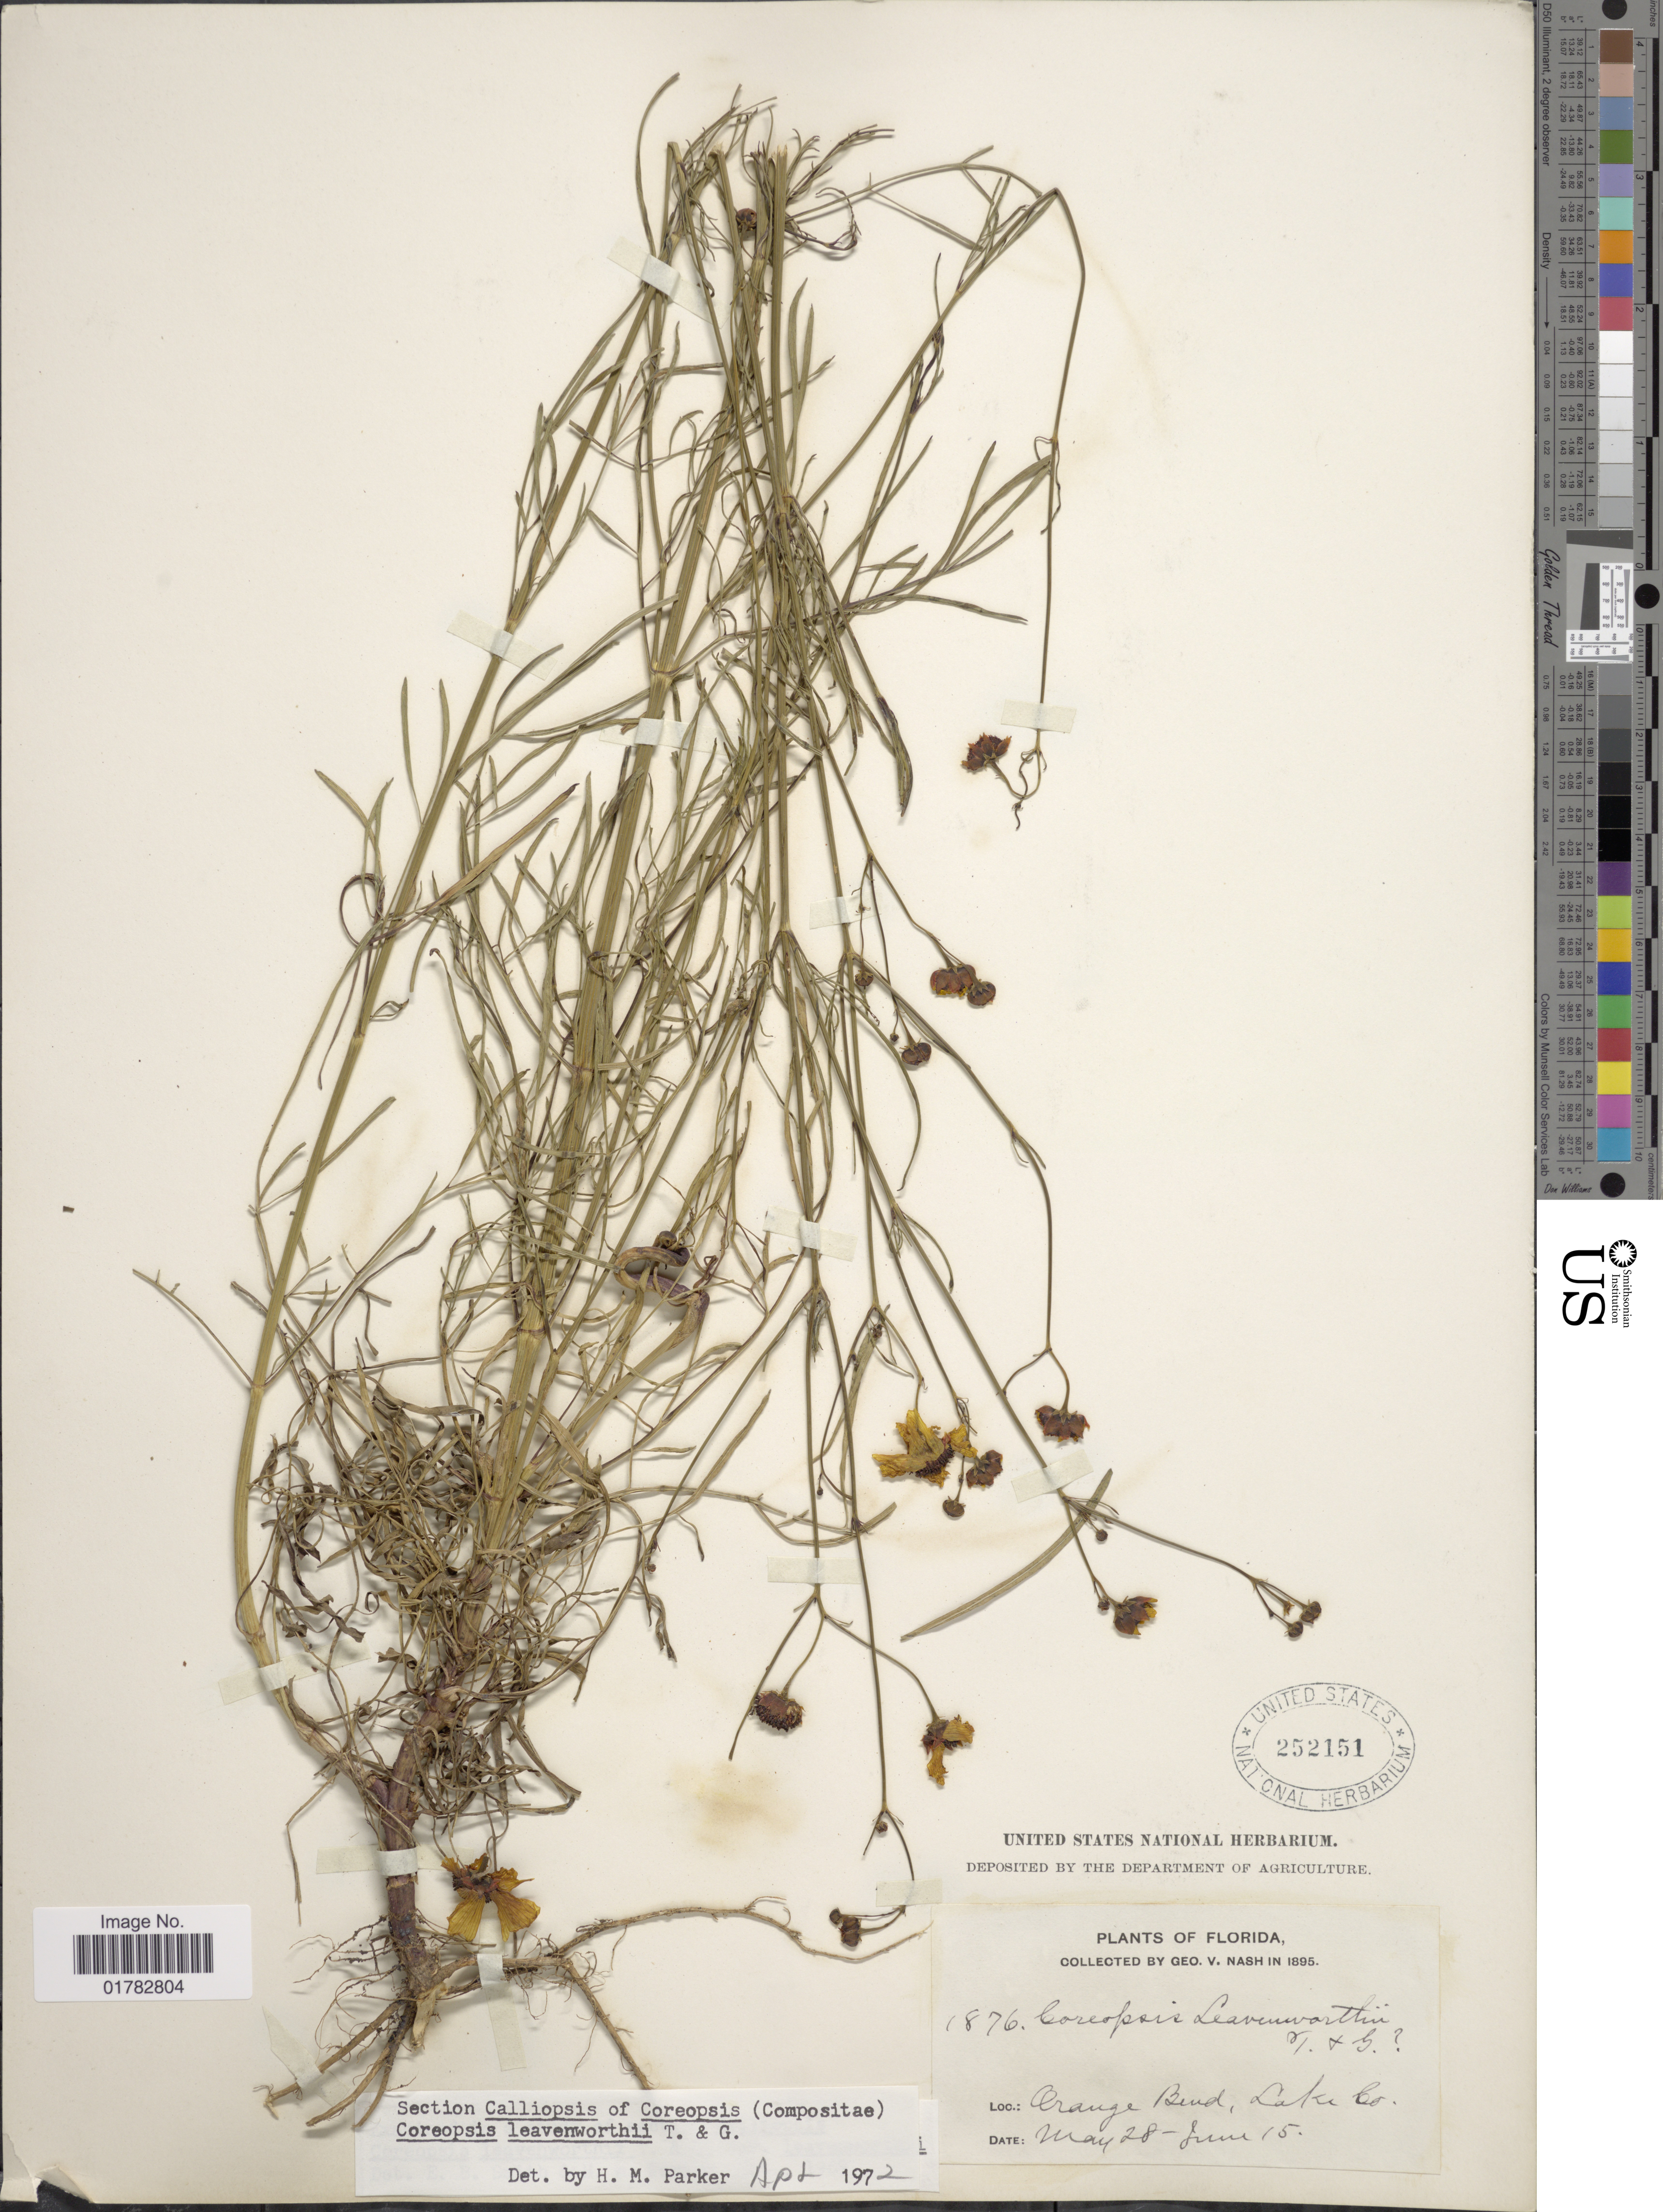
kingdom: Plantae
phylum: Tracheophyta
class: Magnoliopsida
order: Asterales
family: Asteraceae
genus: Coreopsis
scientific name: Coreopsis leavenworthii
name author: Torr. & A. Gray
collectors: G. V. Nash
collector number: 1876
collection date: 1895-05-28/1895-06-15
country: United States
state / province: Florida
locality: Orange Bend, Lake Co.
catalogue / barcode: US 252151